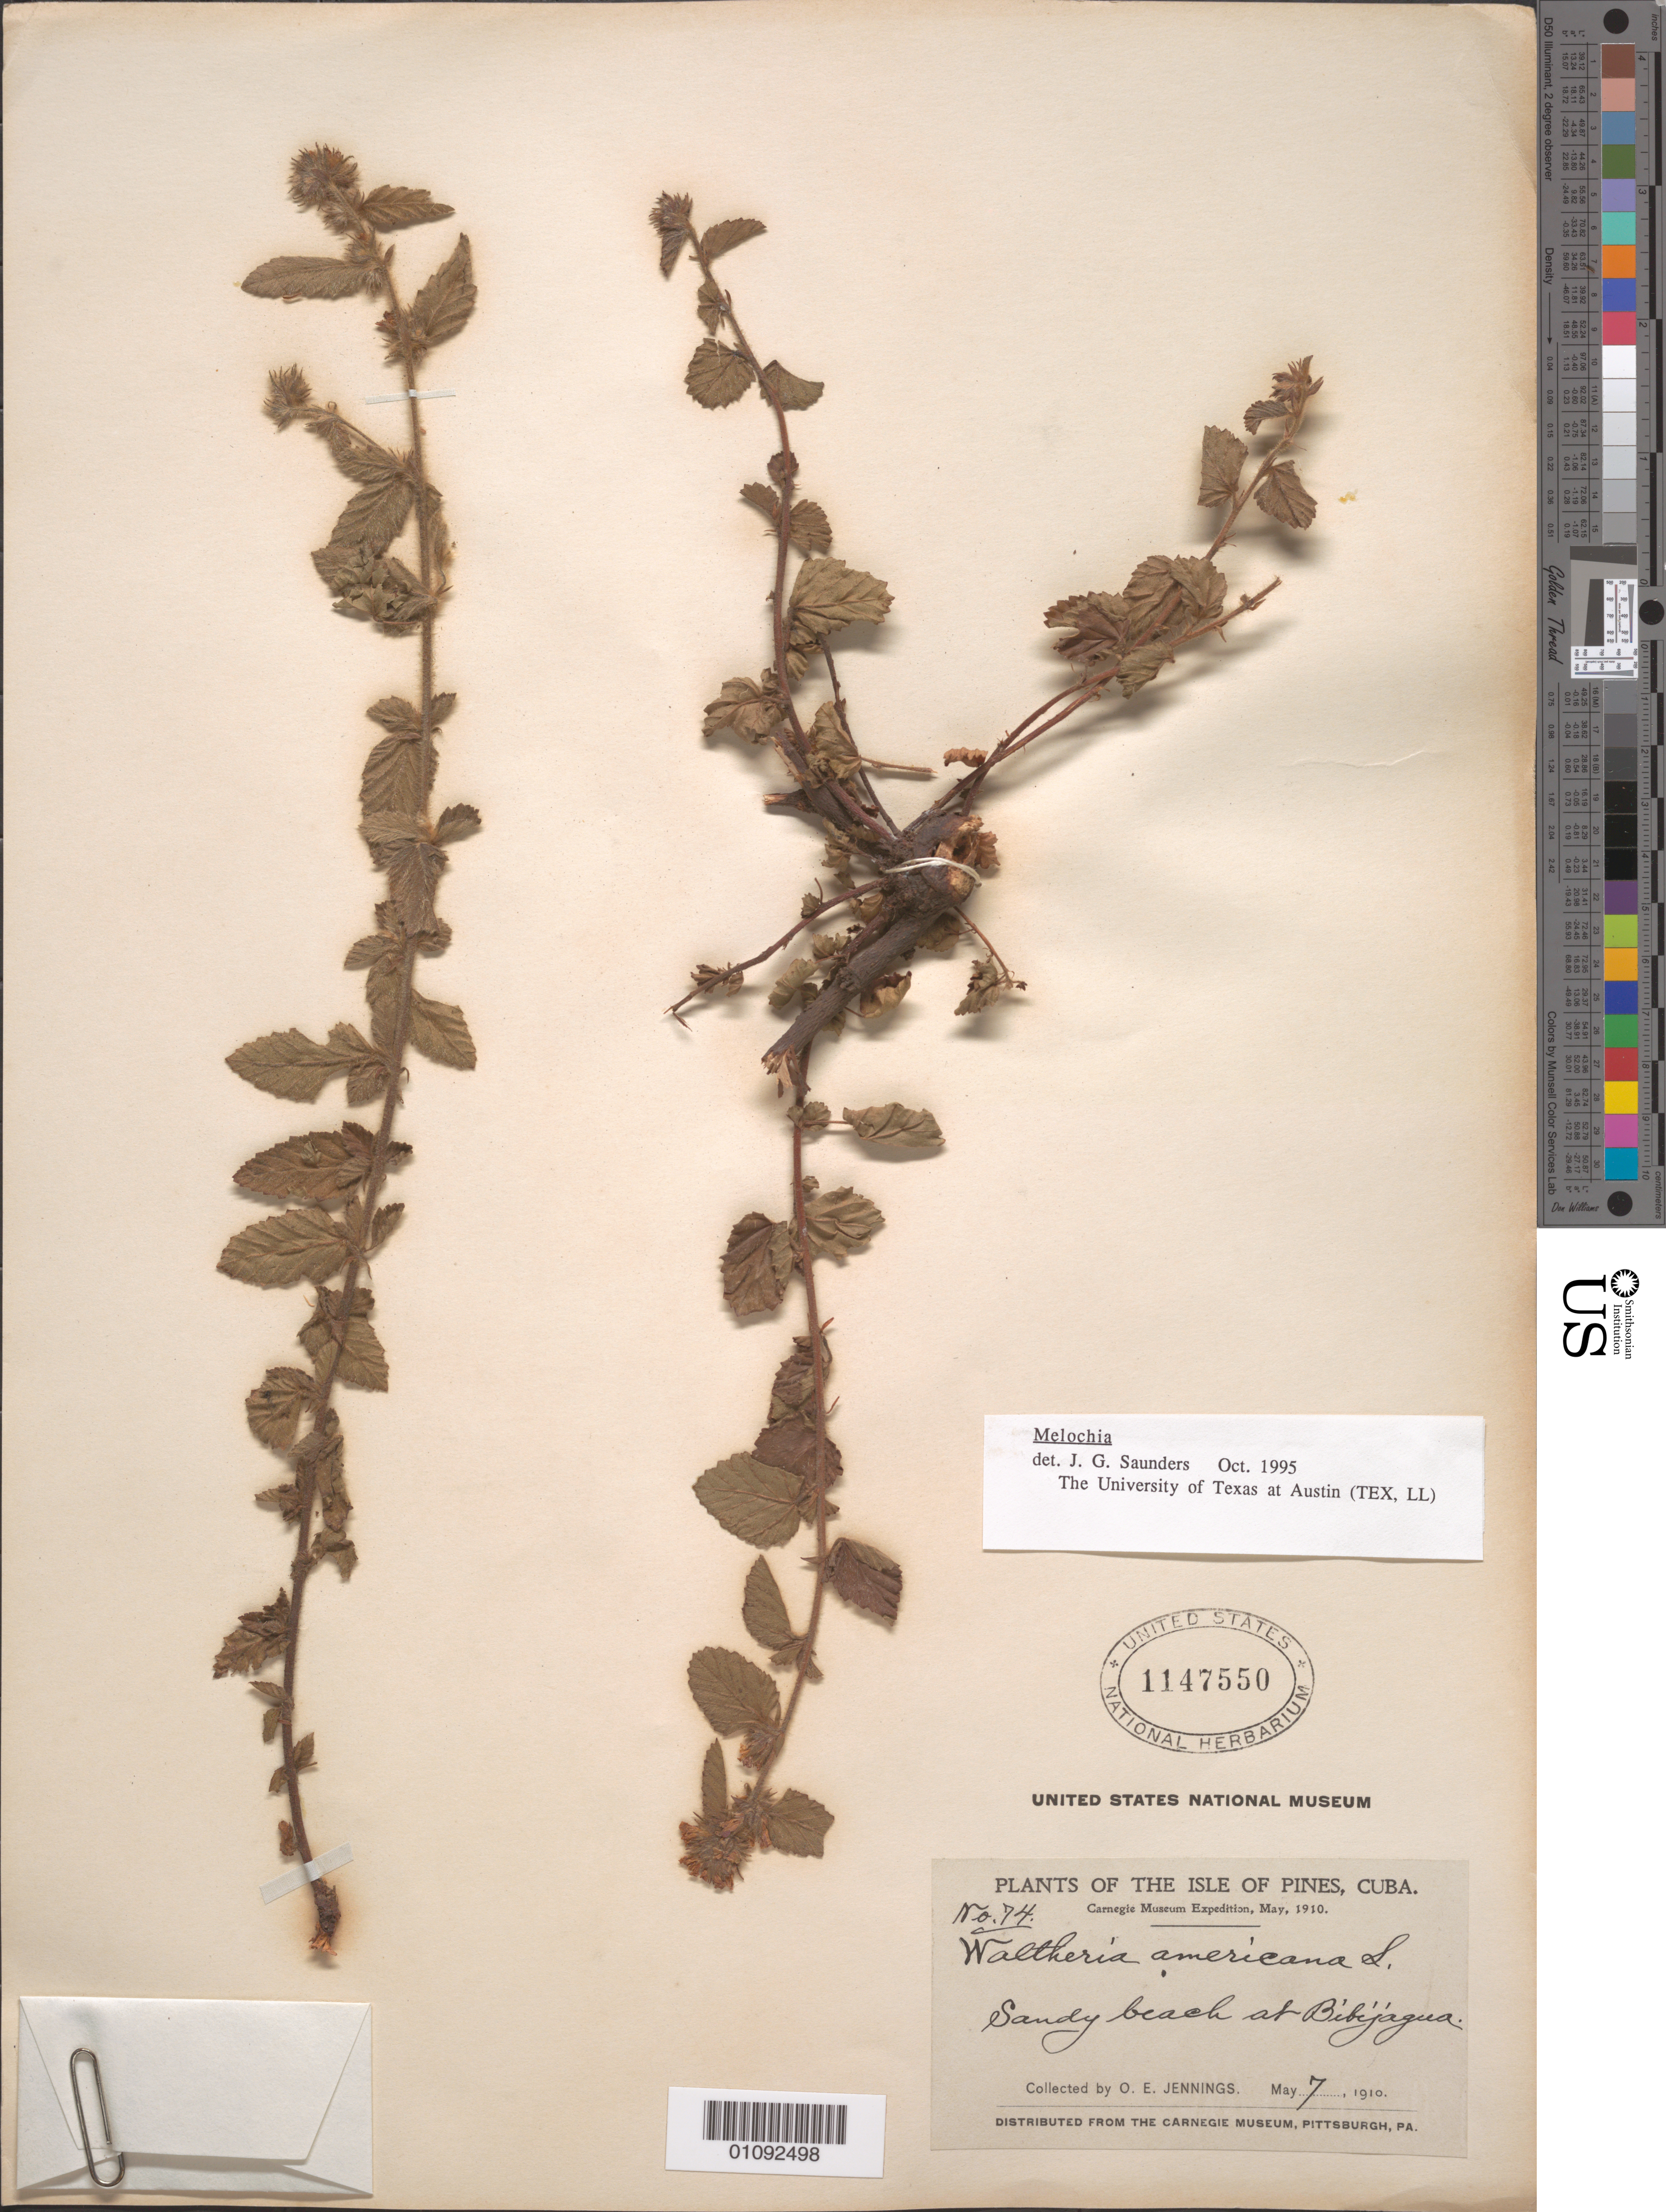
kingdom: Plantae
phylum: Tracheophyta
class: Magnoliopsida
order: Malvales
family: Malvaceae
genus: Melochia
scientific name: Melochia spicata var. spicata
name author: (L.) Fryxell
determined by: Dorr, L. J., (BOT), Smithsonian Institution - National Museum of Natural History (UNITED STATES)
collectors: O. E. Jennings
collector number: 74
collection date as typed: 07 May 1910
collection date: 1910-05-07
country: Cuba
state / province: Isla de La Juventud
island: Isla de la Juventud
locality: Sandy beach at Bibijagua, Isle of Pines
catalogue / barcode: US 1147550